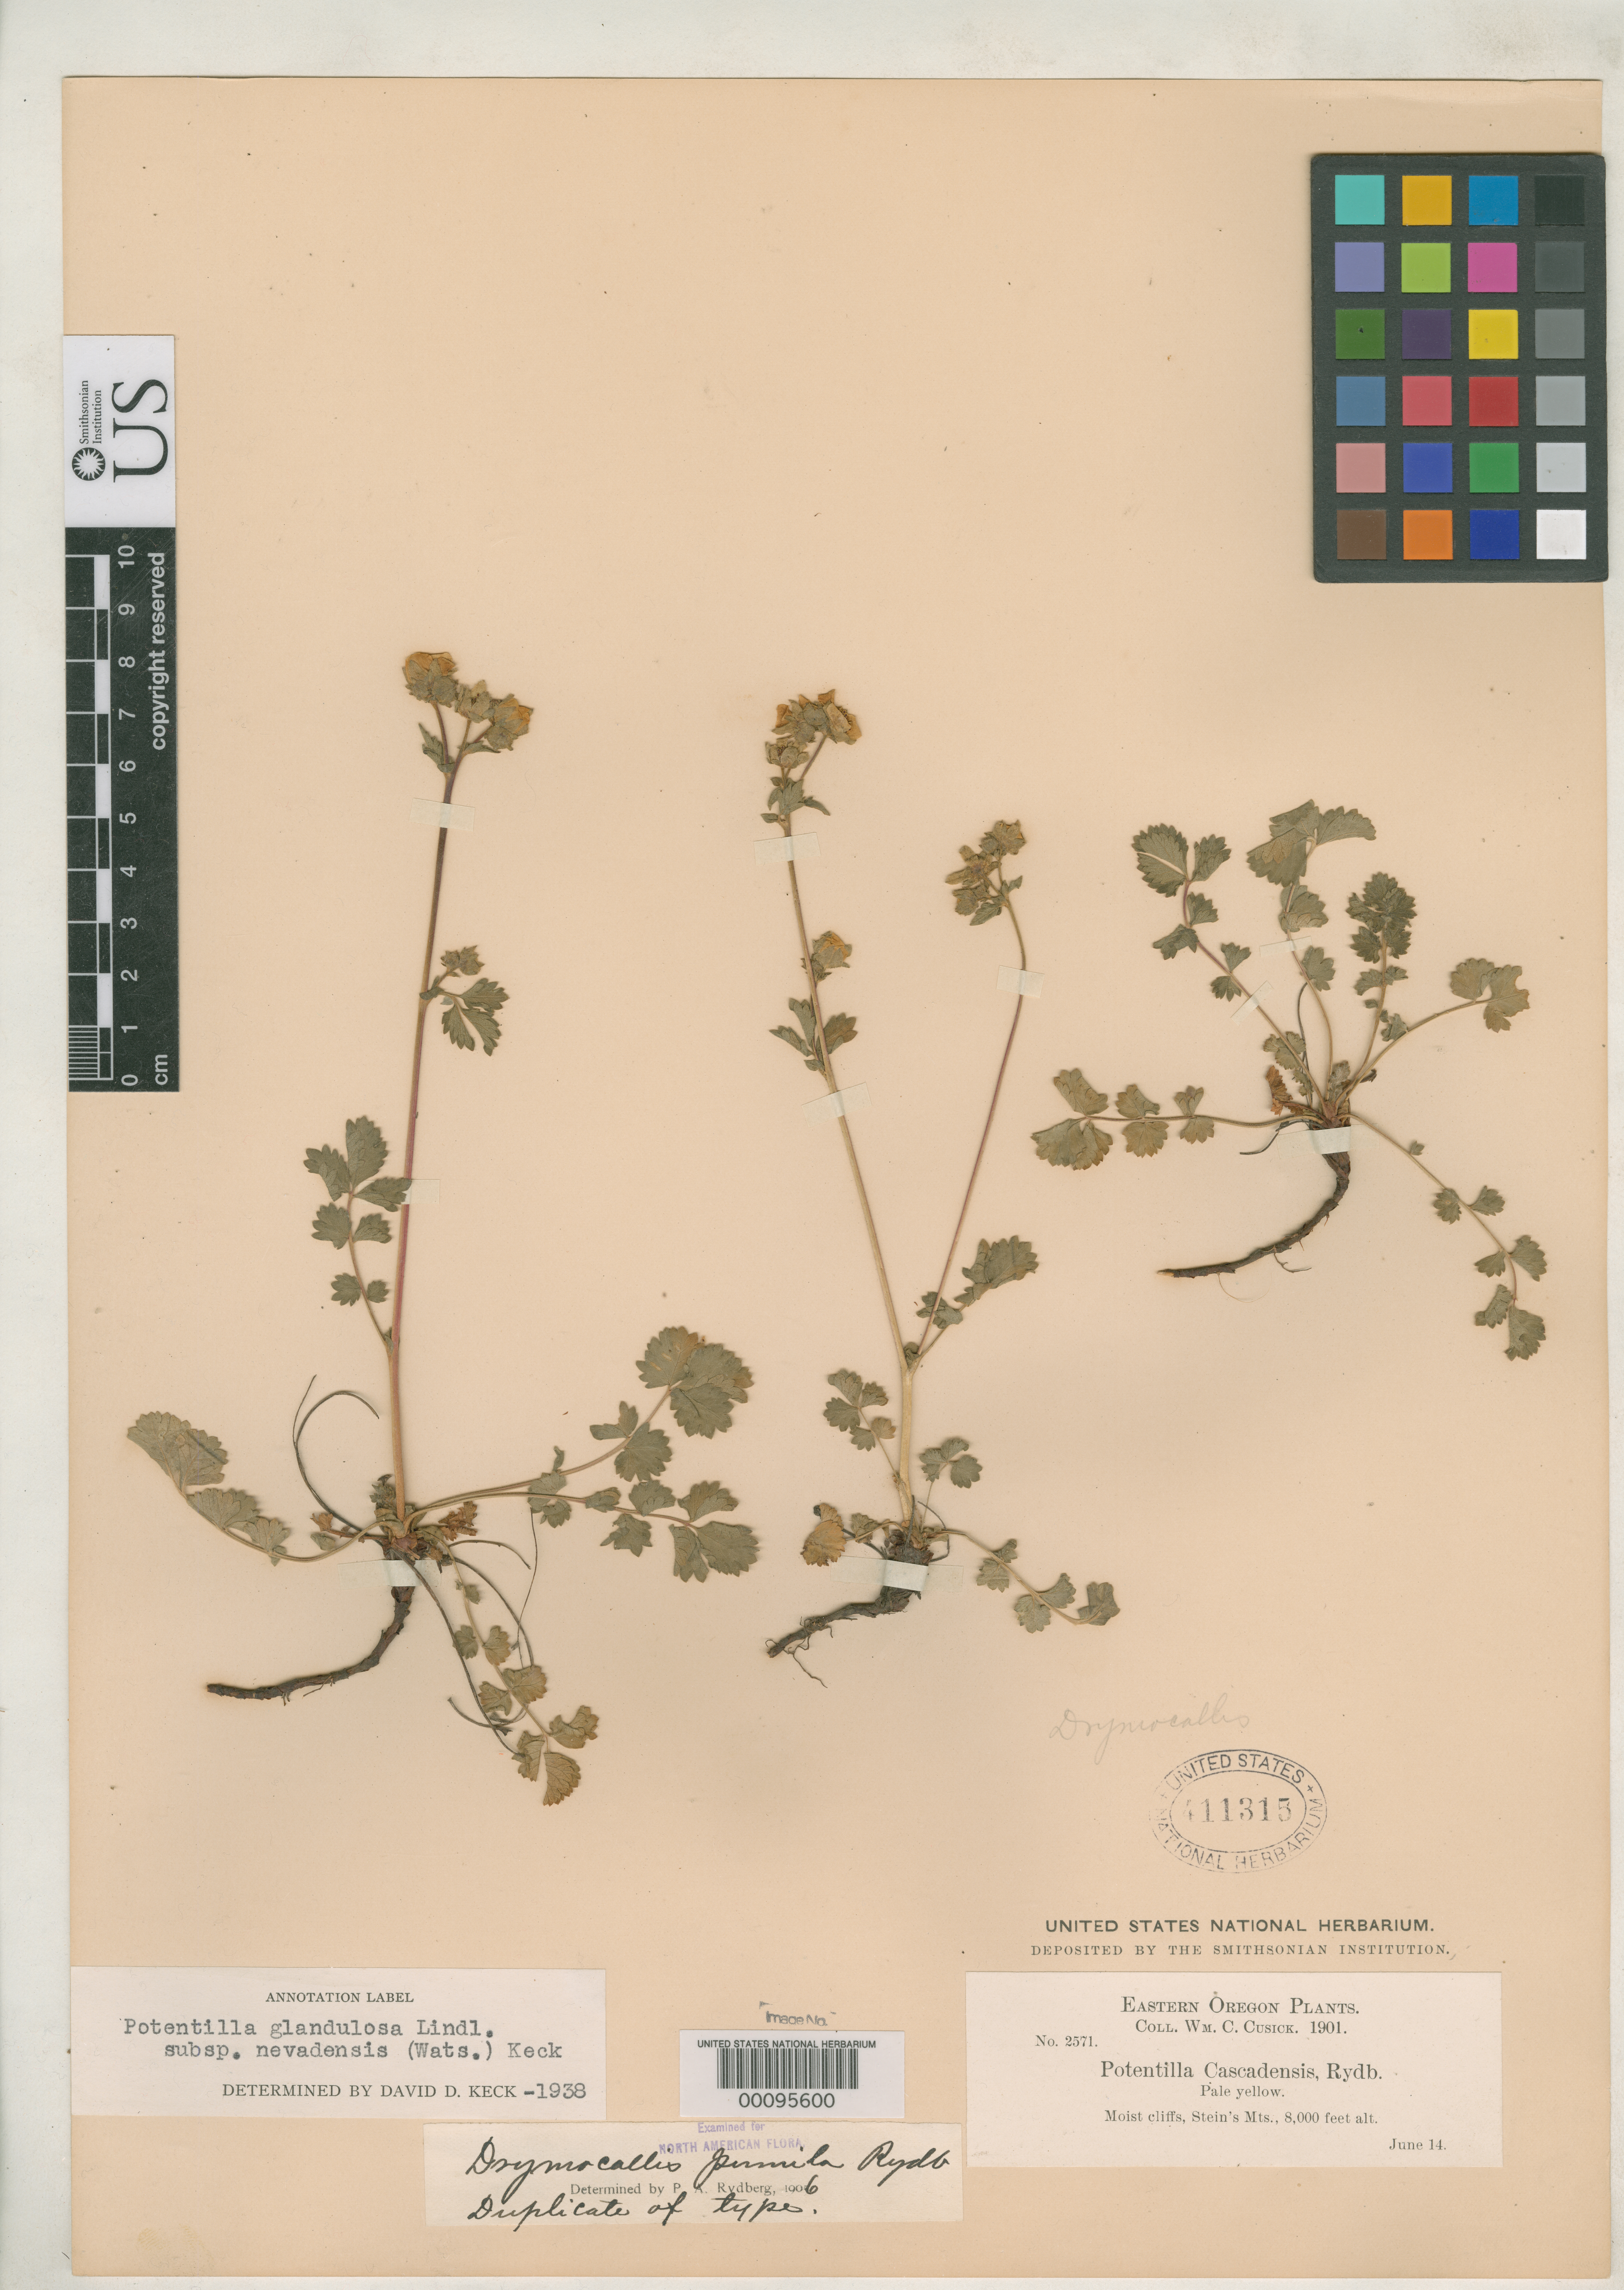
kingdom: Plantae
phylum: Tracheophyta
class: Magnoliopsida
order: Rosales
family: Rosaceae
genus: Drymocallis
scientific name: Drymocallis pumila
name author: Rydb.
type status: Isotype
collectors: W. C. Cusick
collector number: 2571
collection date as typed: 14 Jun 1901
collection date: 1901-06-14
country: United States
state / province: Oregon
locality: Stein's Mountains.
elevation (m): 2438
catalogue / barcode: US 411315